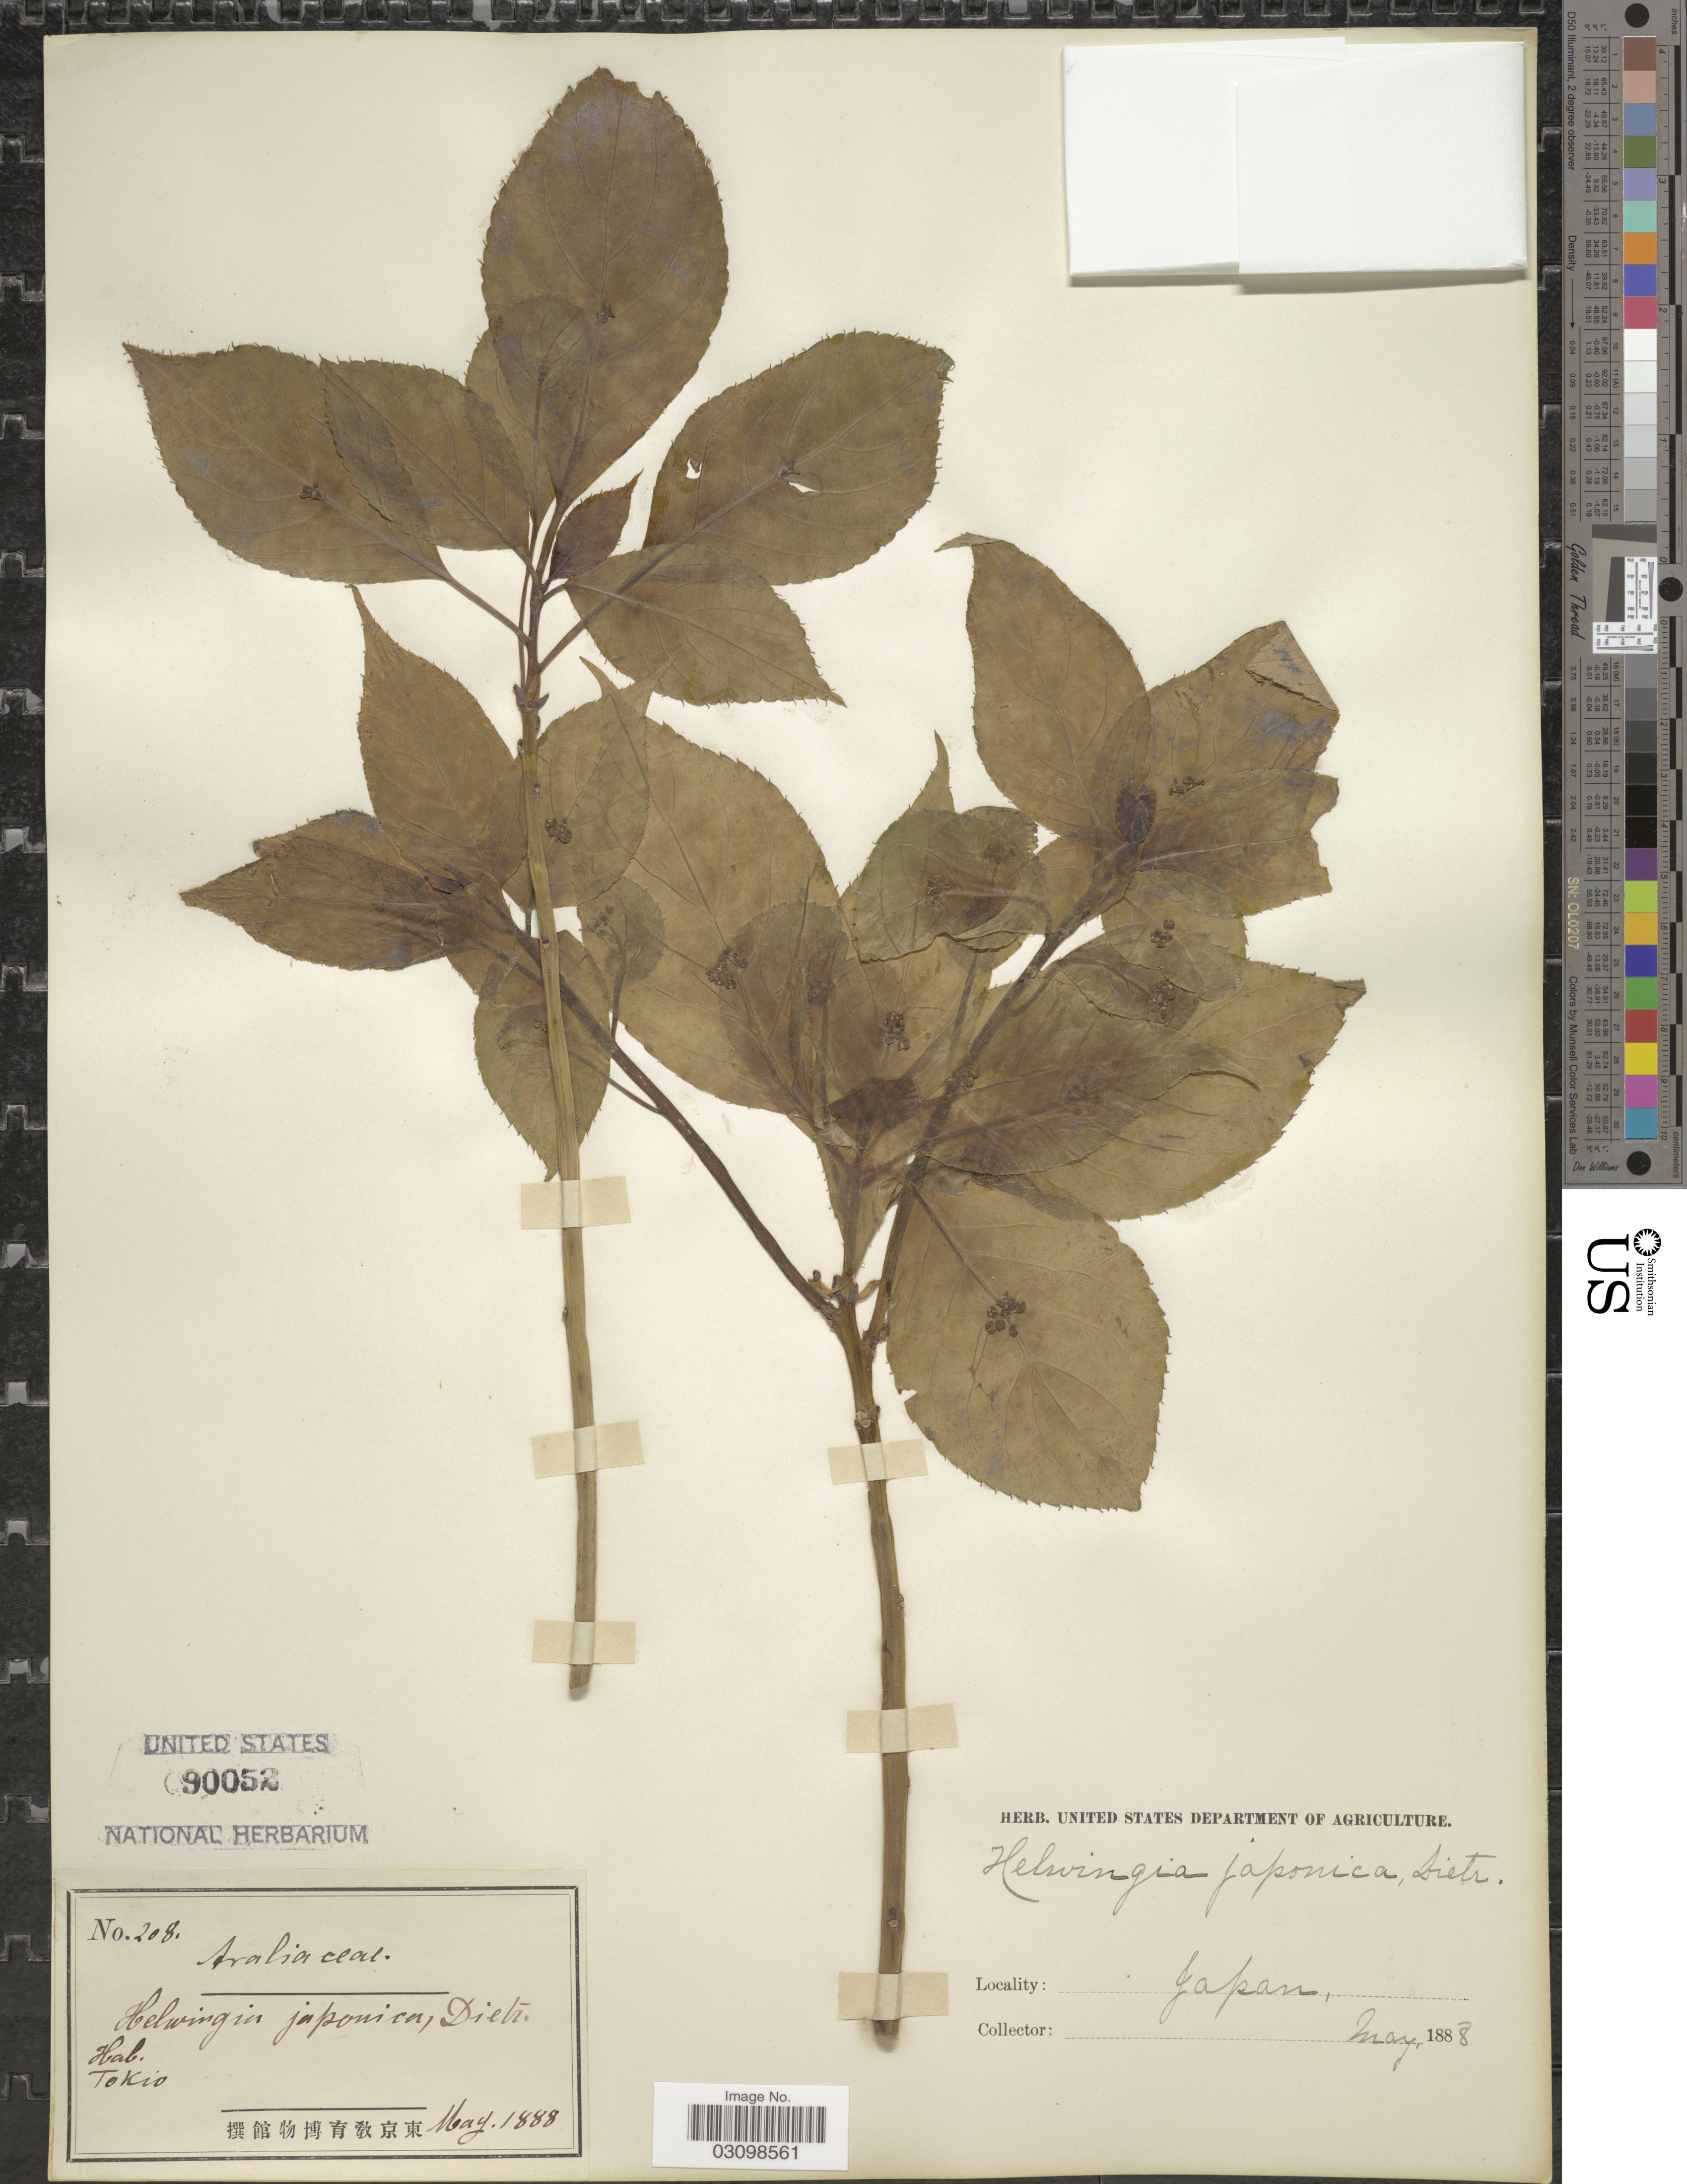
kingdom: Plantae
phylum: Tracheophyta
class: Magnoliopsida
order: Aquifoliales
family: Helwingiaceae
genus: Helwingia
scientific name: Helwingia japonica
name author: (Thunb.) Dietr.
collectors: Facchini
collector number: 208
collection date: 1888-05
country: Japan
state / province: Tokyo, Federal City of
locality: Tokio.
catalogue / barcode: US 90052